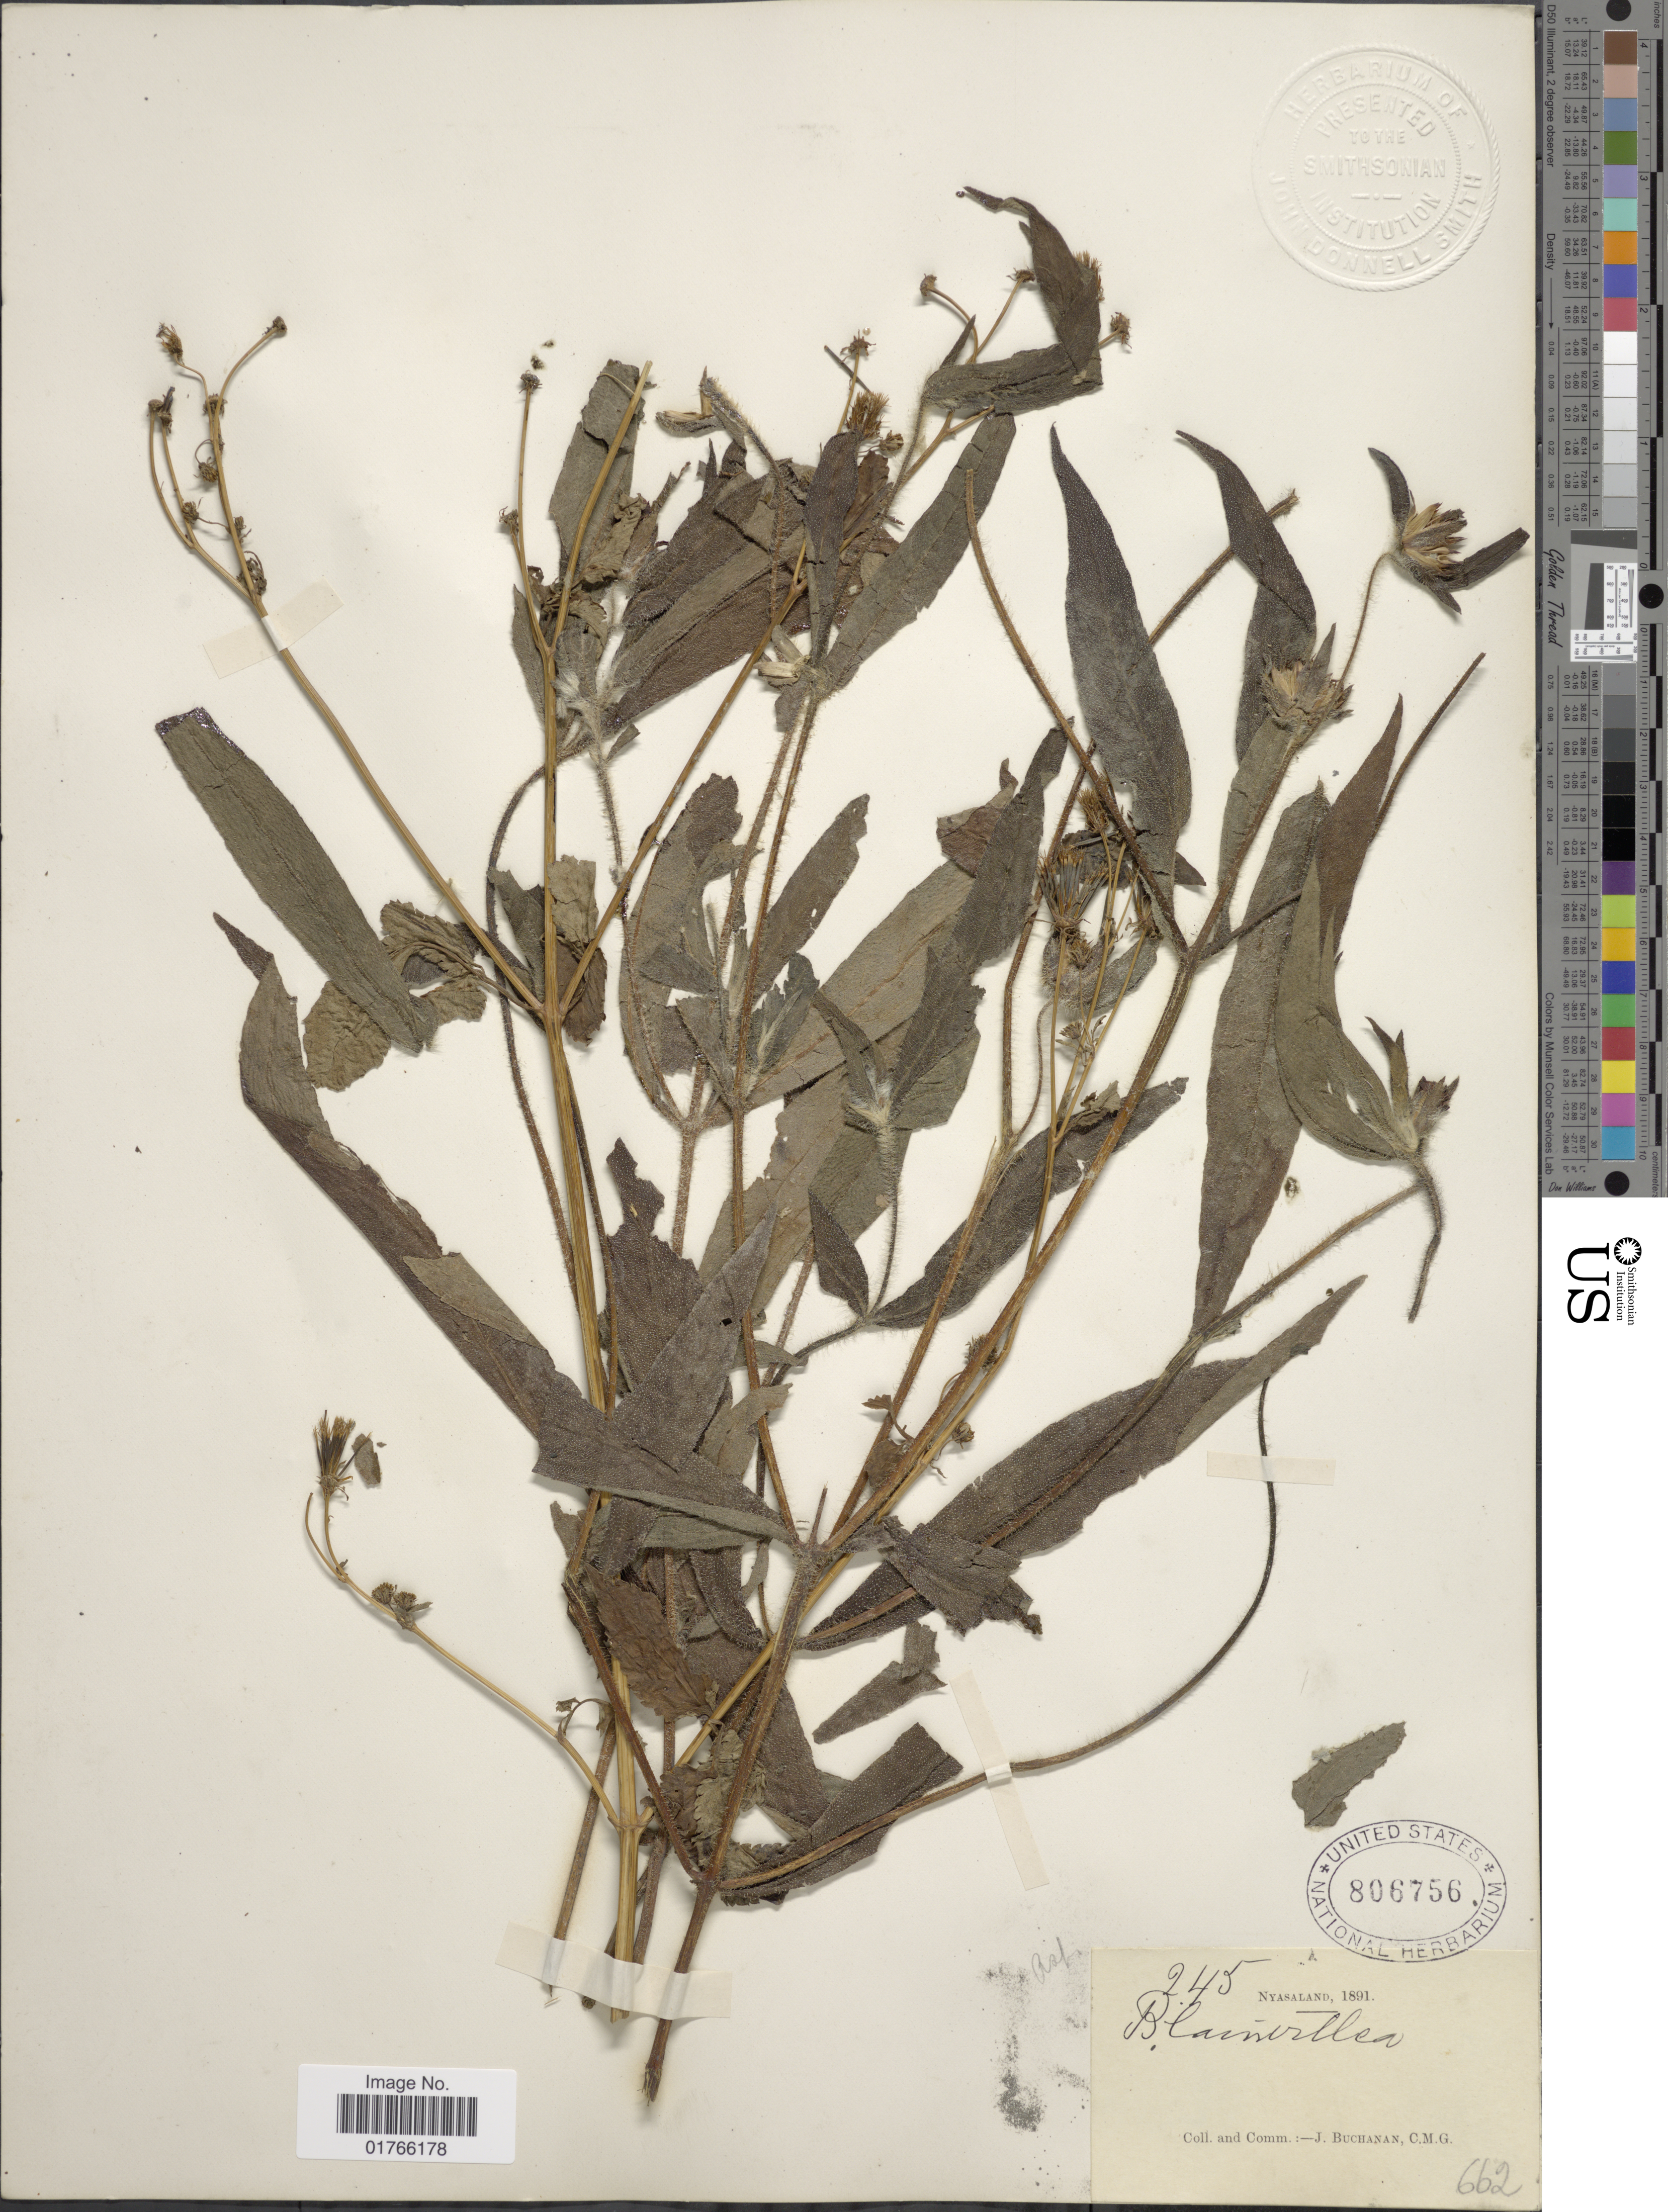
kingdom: Plantae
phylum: Tracheophyta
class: Magnoliopsida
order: Asterales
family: Asteraceae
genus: Aspilia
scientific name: Aspilia kotschyi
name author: (Sch. Bip.) Oliv.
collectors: J. Buchanan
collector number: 245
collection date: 1891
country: Malawi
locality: Nyasaland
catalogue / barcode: US 806756